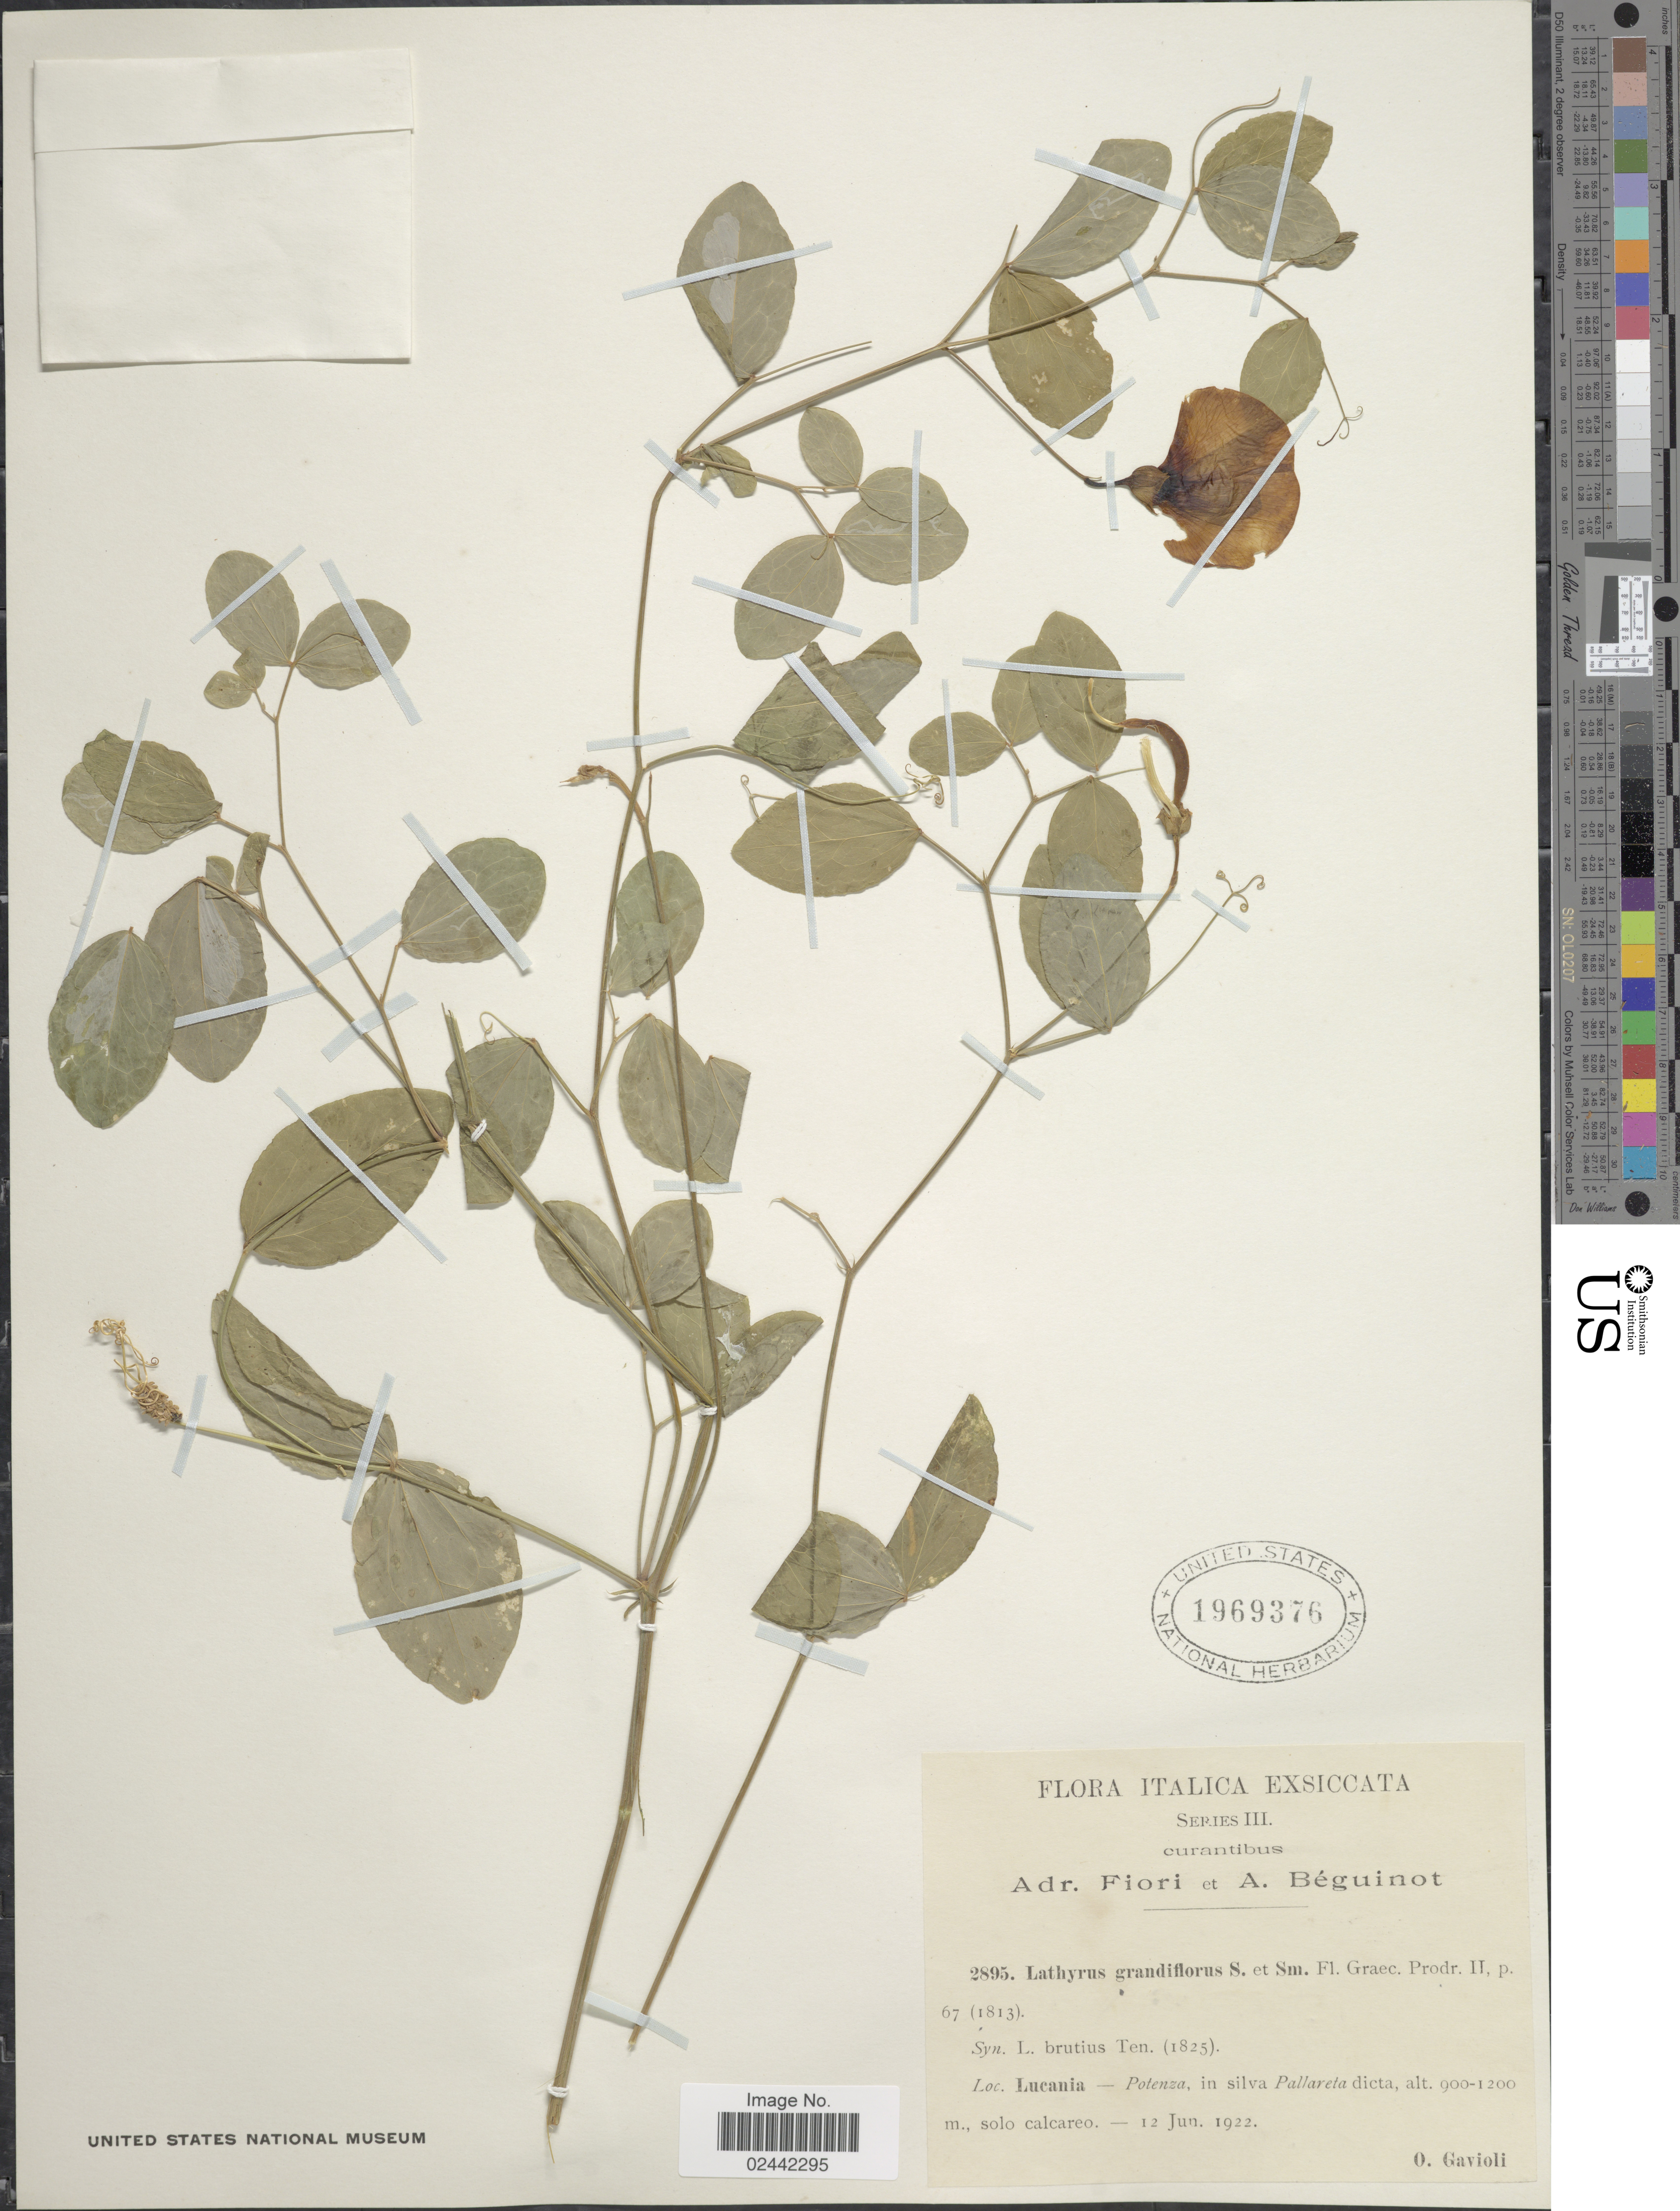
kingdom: Plantae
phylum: Tracheophyta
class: Magnoliopsida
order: Fabales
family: Fabaceae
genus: Lathyrus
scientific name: Lathyrus grandiflorus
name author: Sibth. & Sm.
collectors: O. Gavioli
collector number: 2895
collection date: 1922-06-12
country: Italy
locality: Luciania - Potenza, in silva Pallereta dicta. Solo Calcareo.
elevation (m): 900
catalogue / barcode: US 1969376